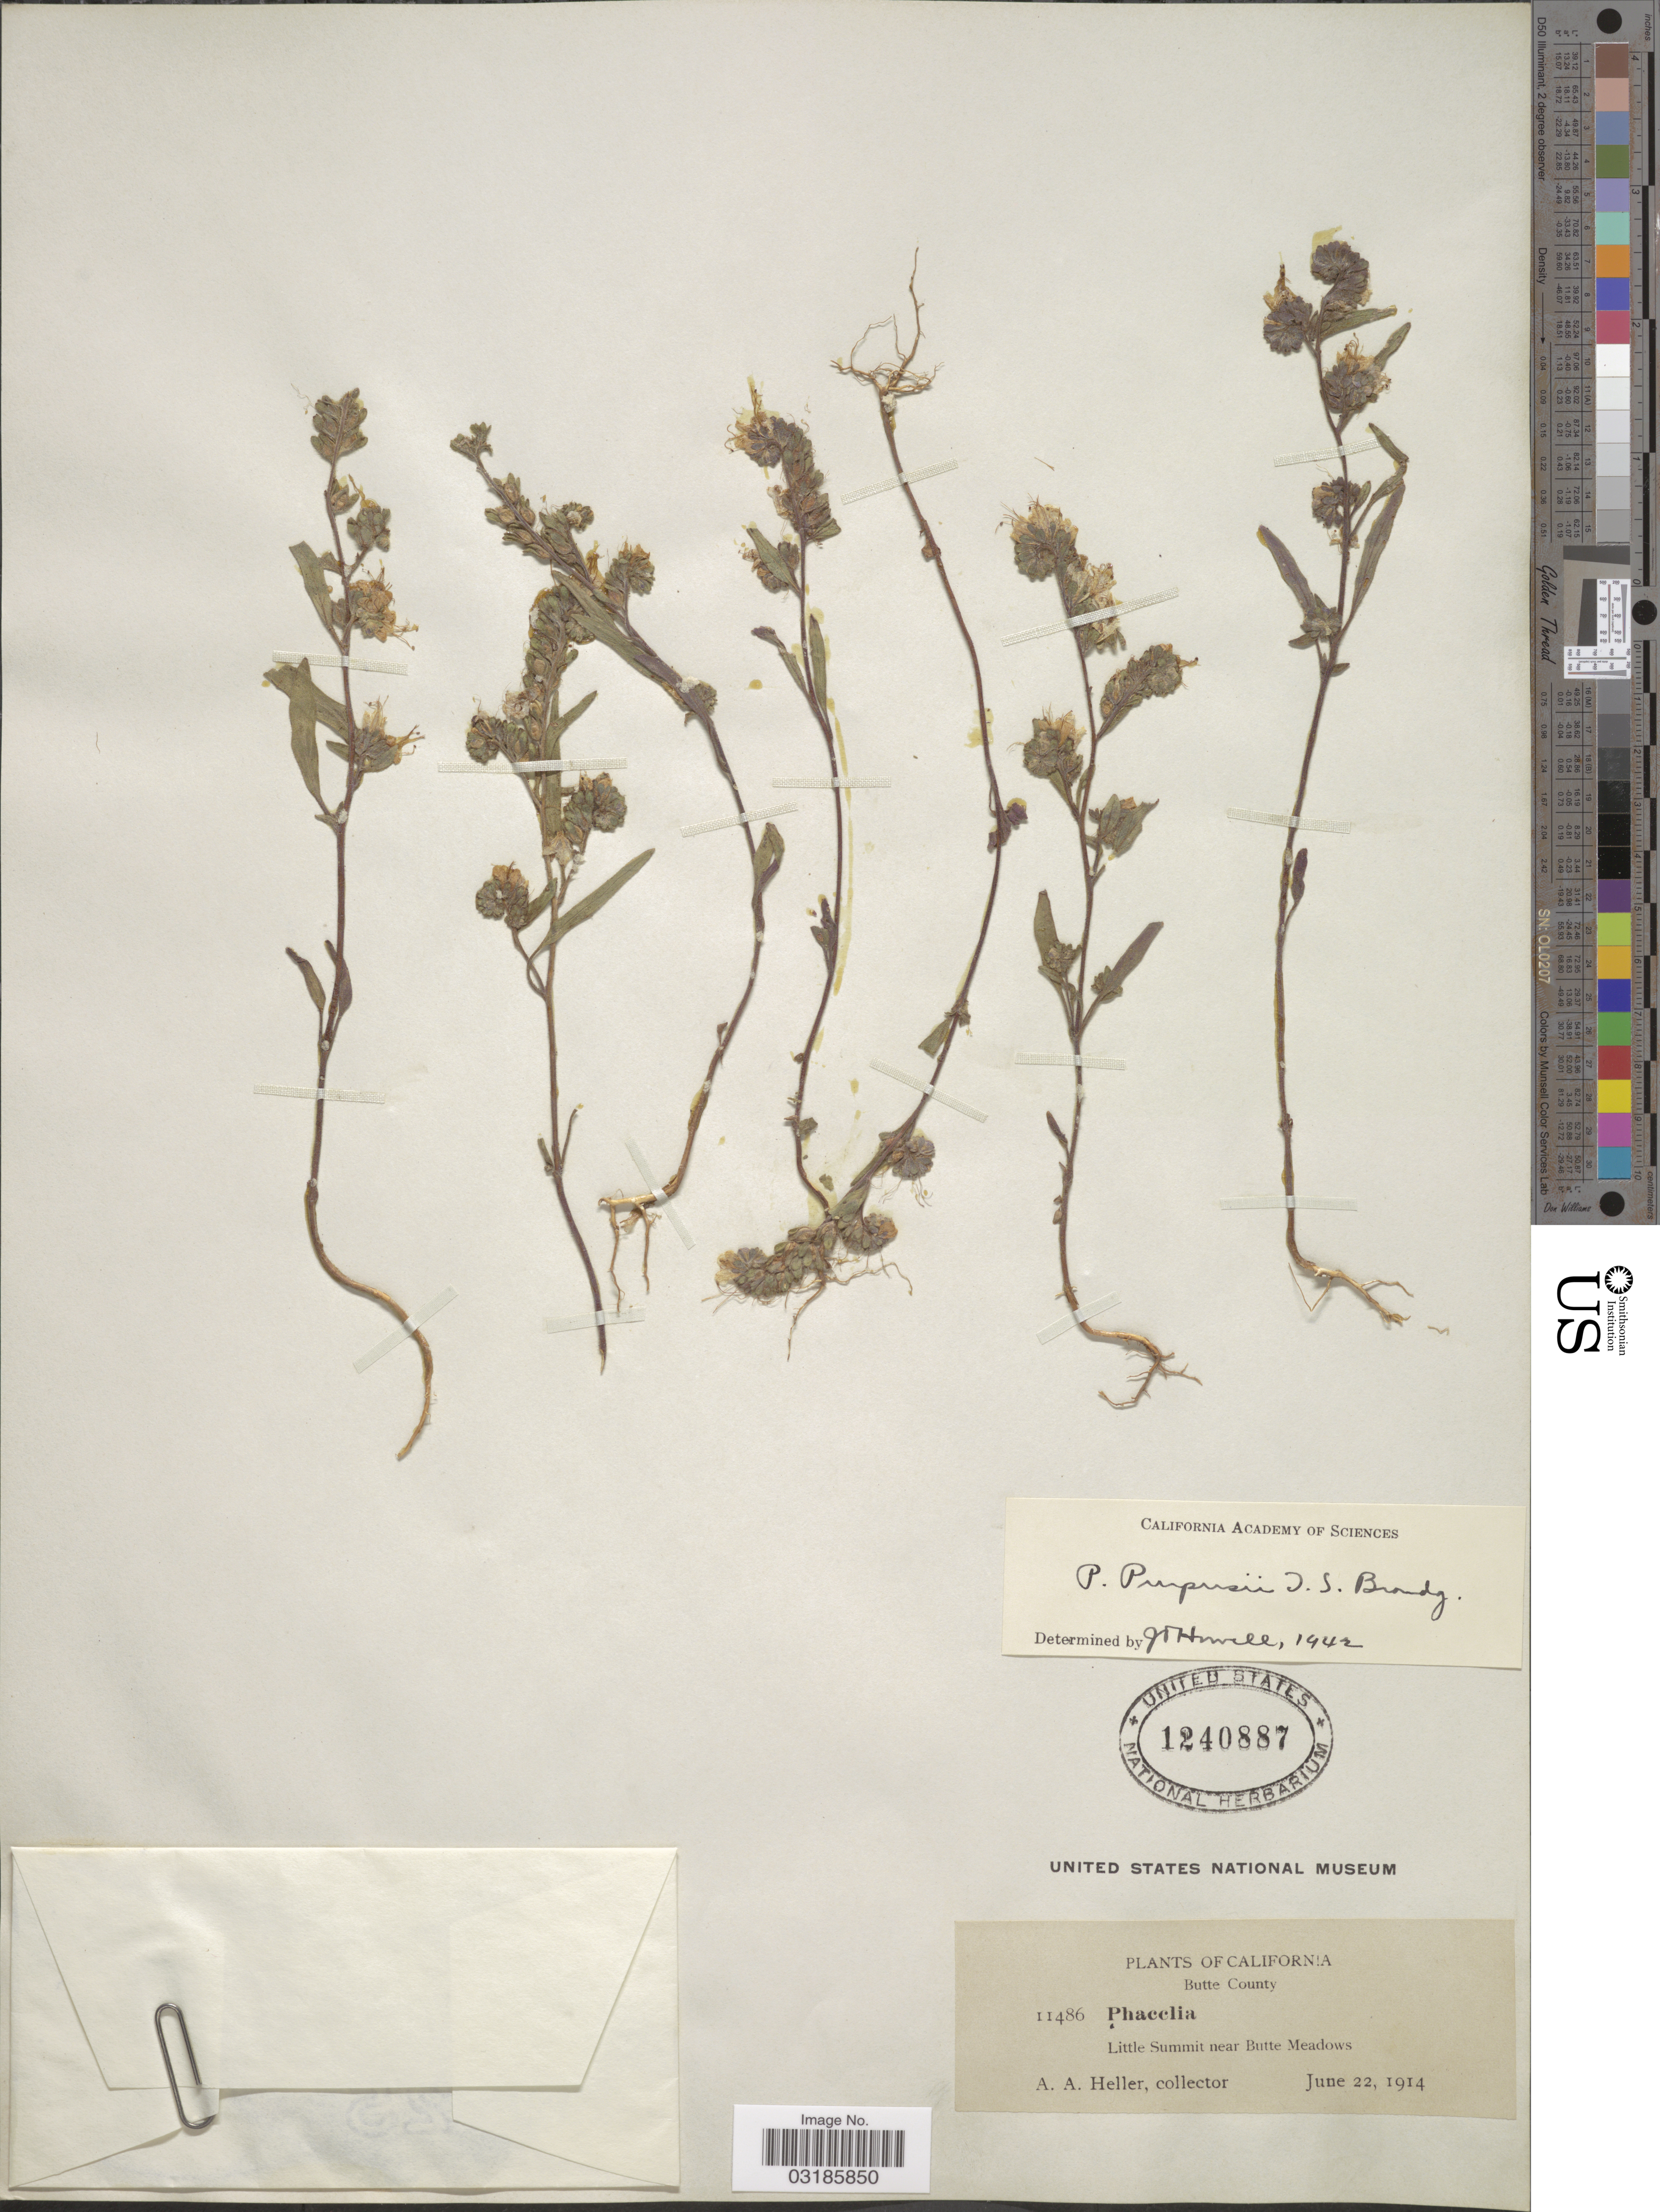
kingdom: Plantae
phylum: Tracheophyta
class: Magnoliopsida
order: Boraginales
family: Hydrophyllaceae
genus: Phacelia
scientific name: Phacelia purpusii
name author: Brandegee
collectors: A. A. Heller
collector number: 11486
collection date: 1914-06-22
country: United States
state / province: California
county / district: Butte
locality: Butte County. Little Summit near Butte Meadows.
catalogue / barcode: US 1240887